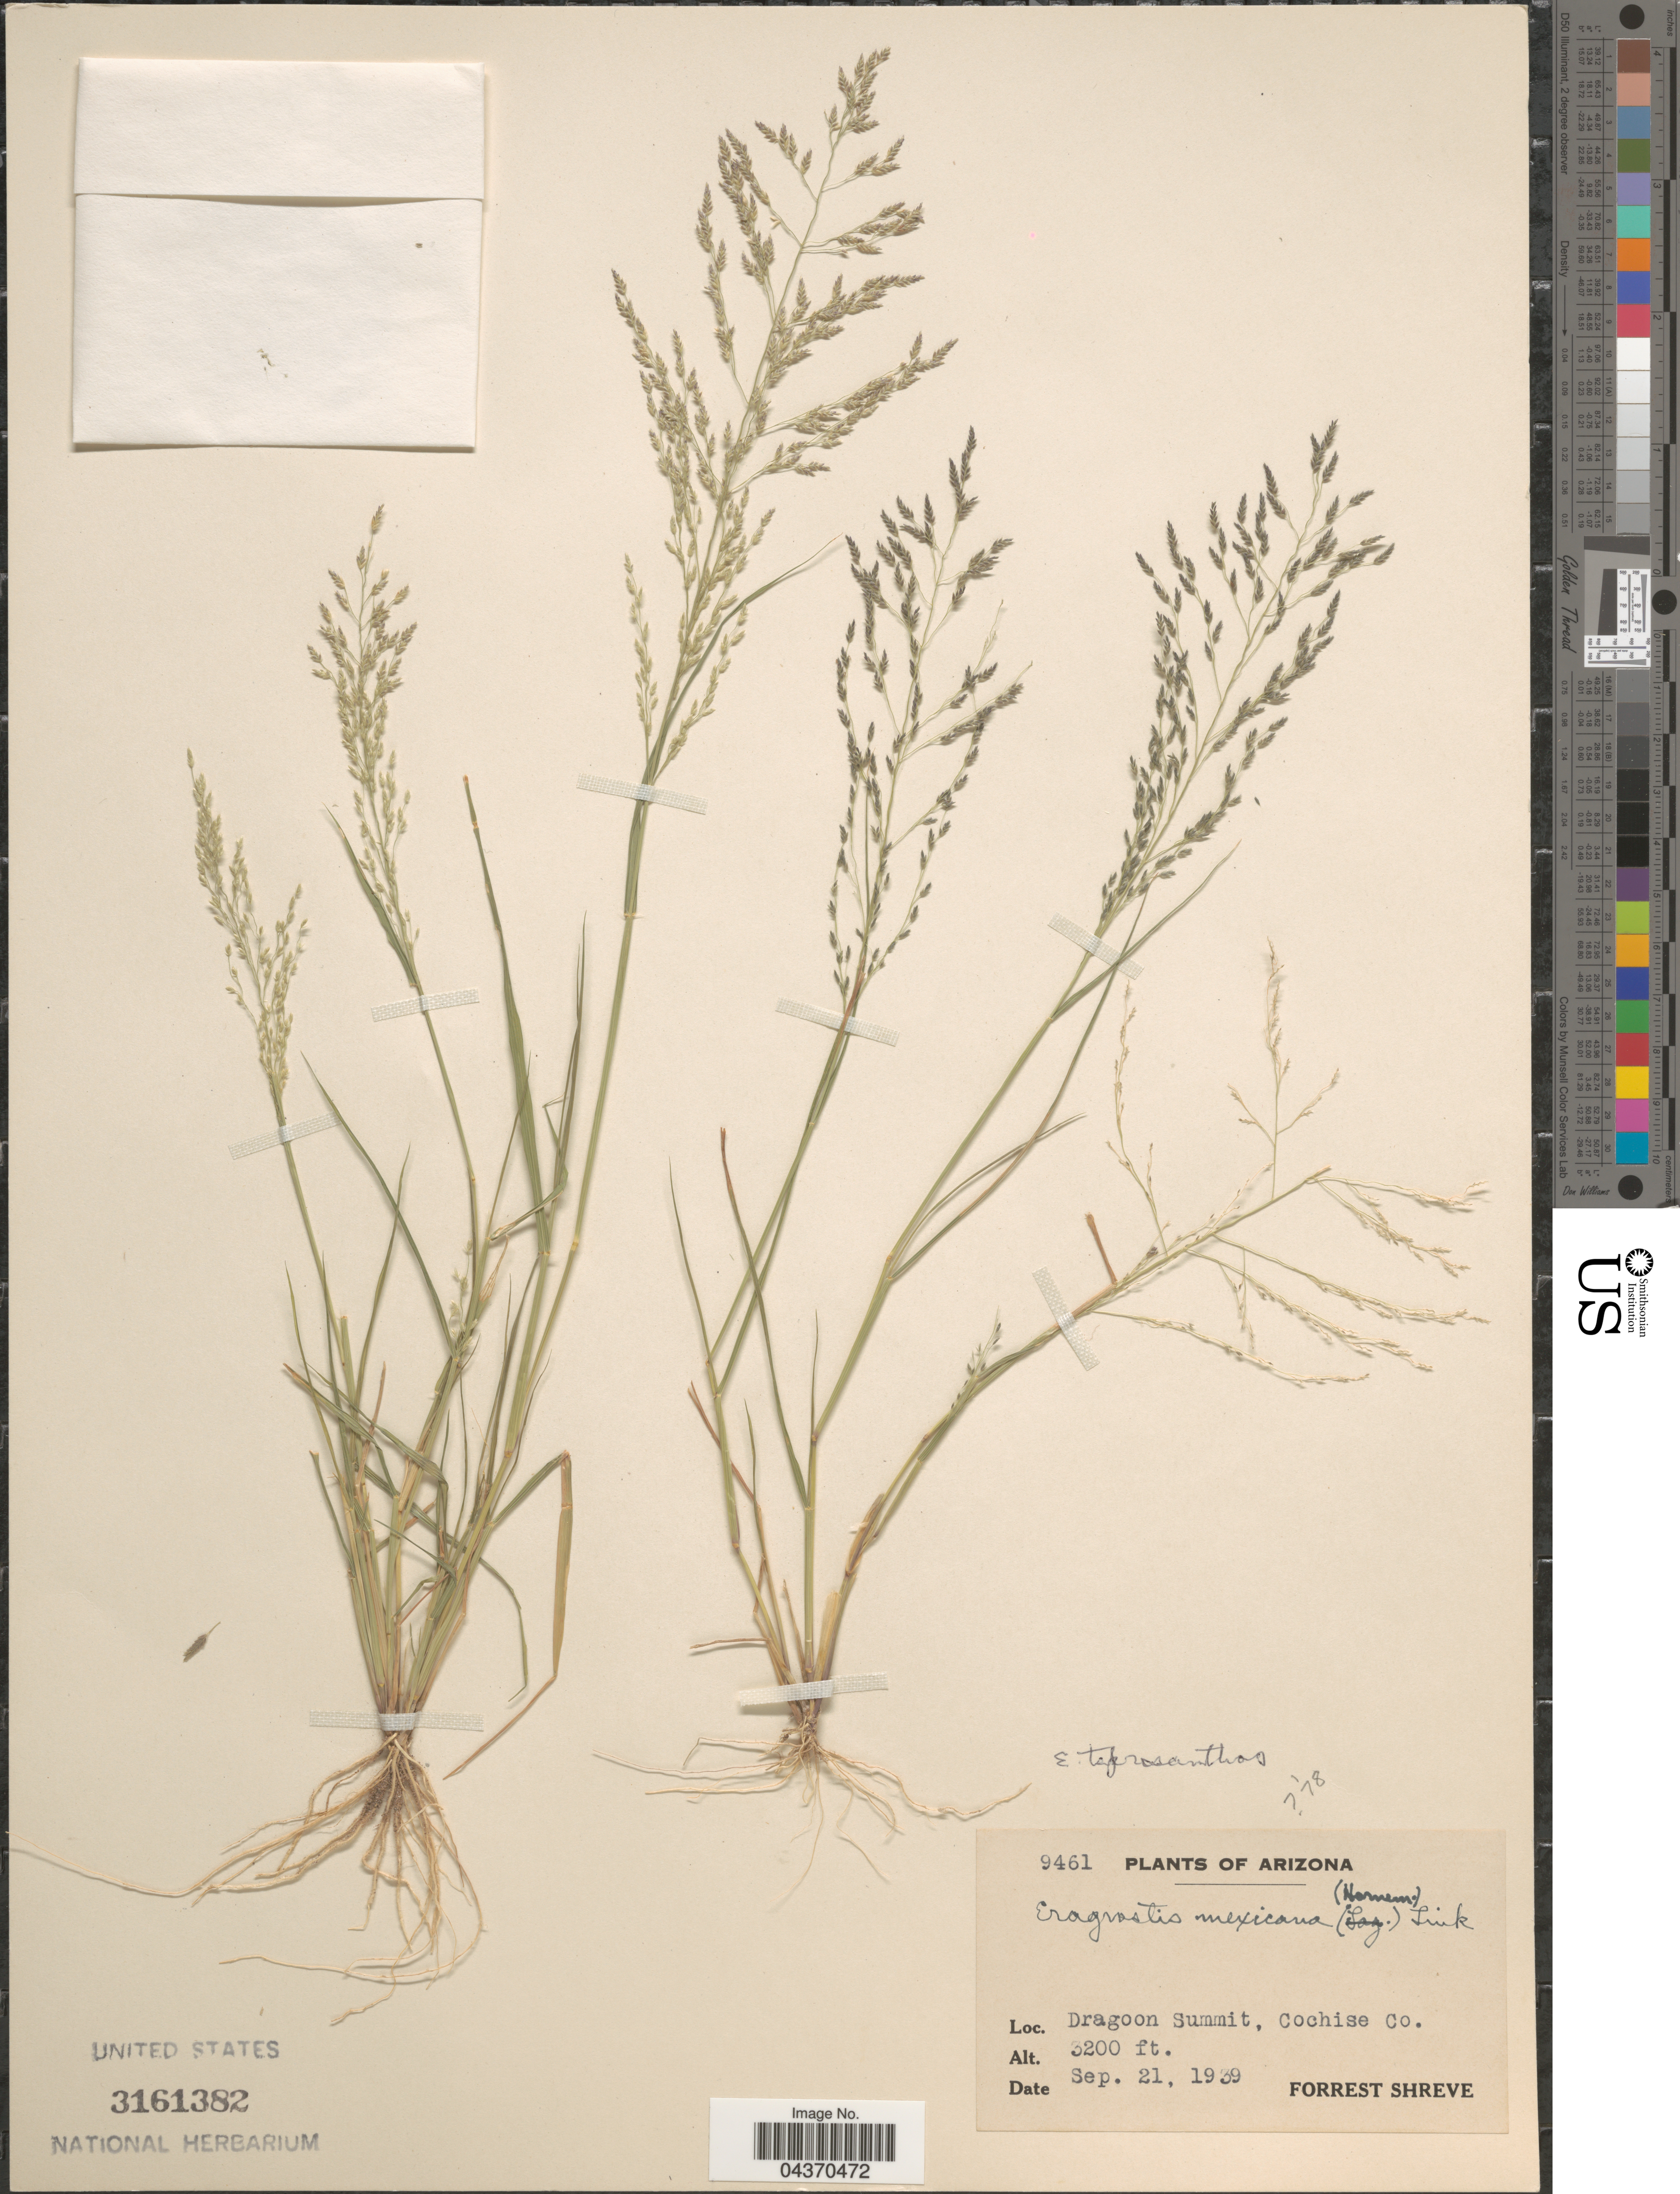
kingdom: Plantae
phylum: Tracheophyta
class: Liliopsida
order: Poales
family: Poaceae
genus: Eragrostis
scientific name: Eragrostis pectinacea var. miserrima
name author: (E. Fourn.) Reeder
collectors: F. Shreve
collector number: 9461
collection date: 1939-09-21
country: United States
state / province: Arizona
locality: Dragoon Summit, Cochise Co.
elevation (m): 975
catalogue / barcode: US 3161382